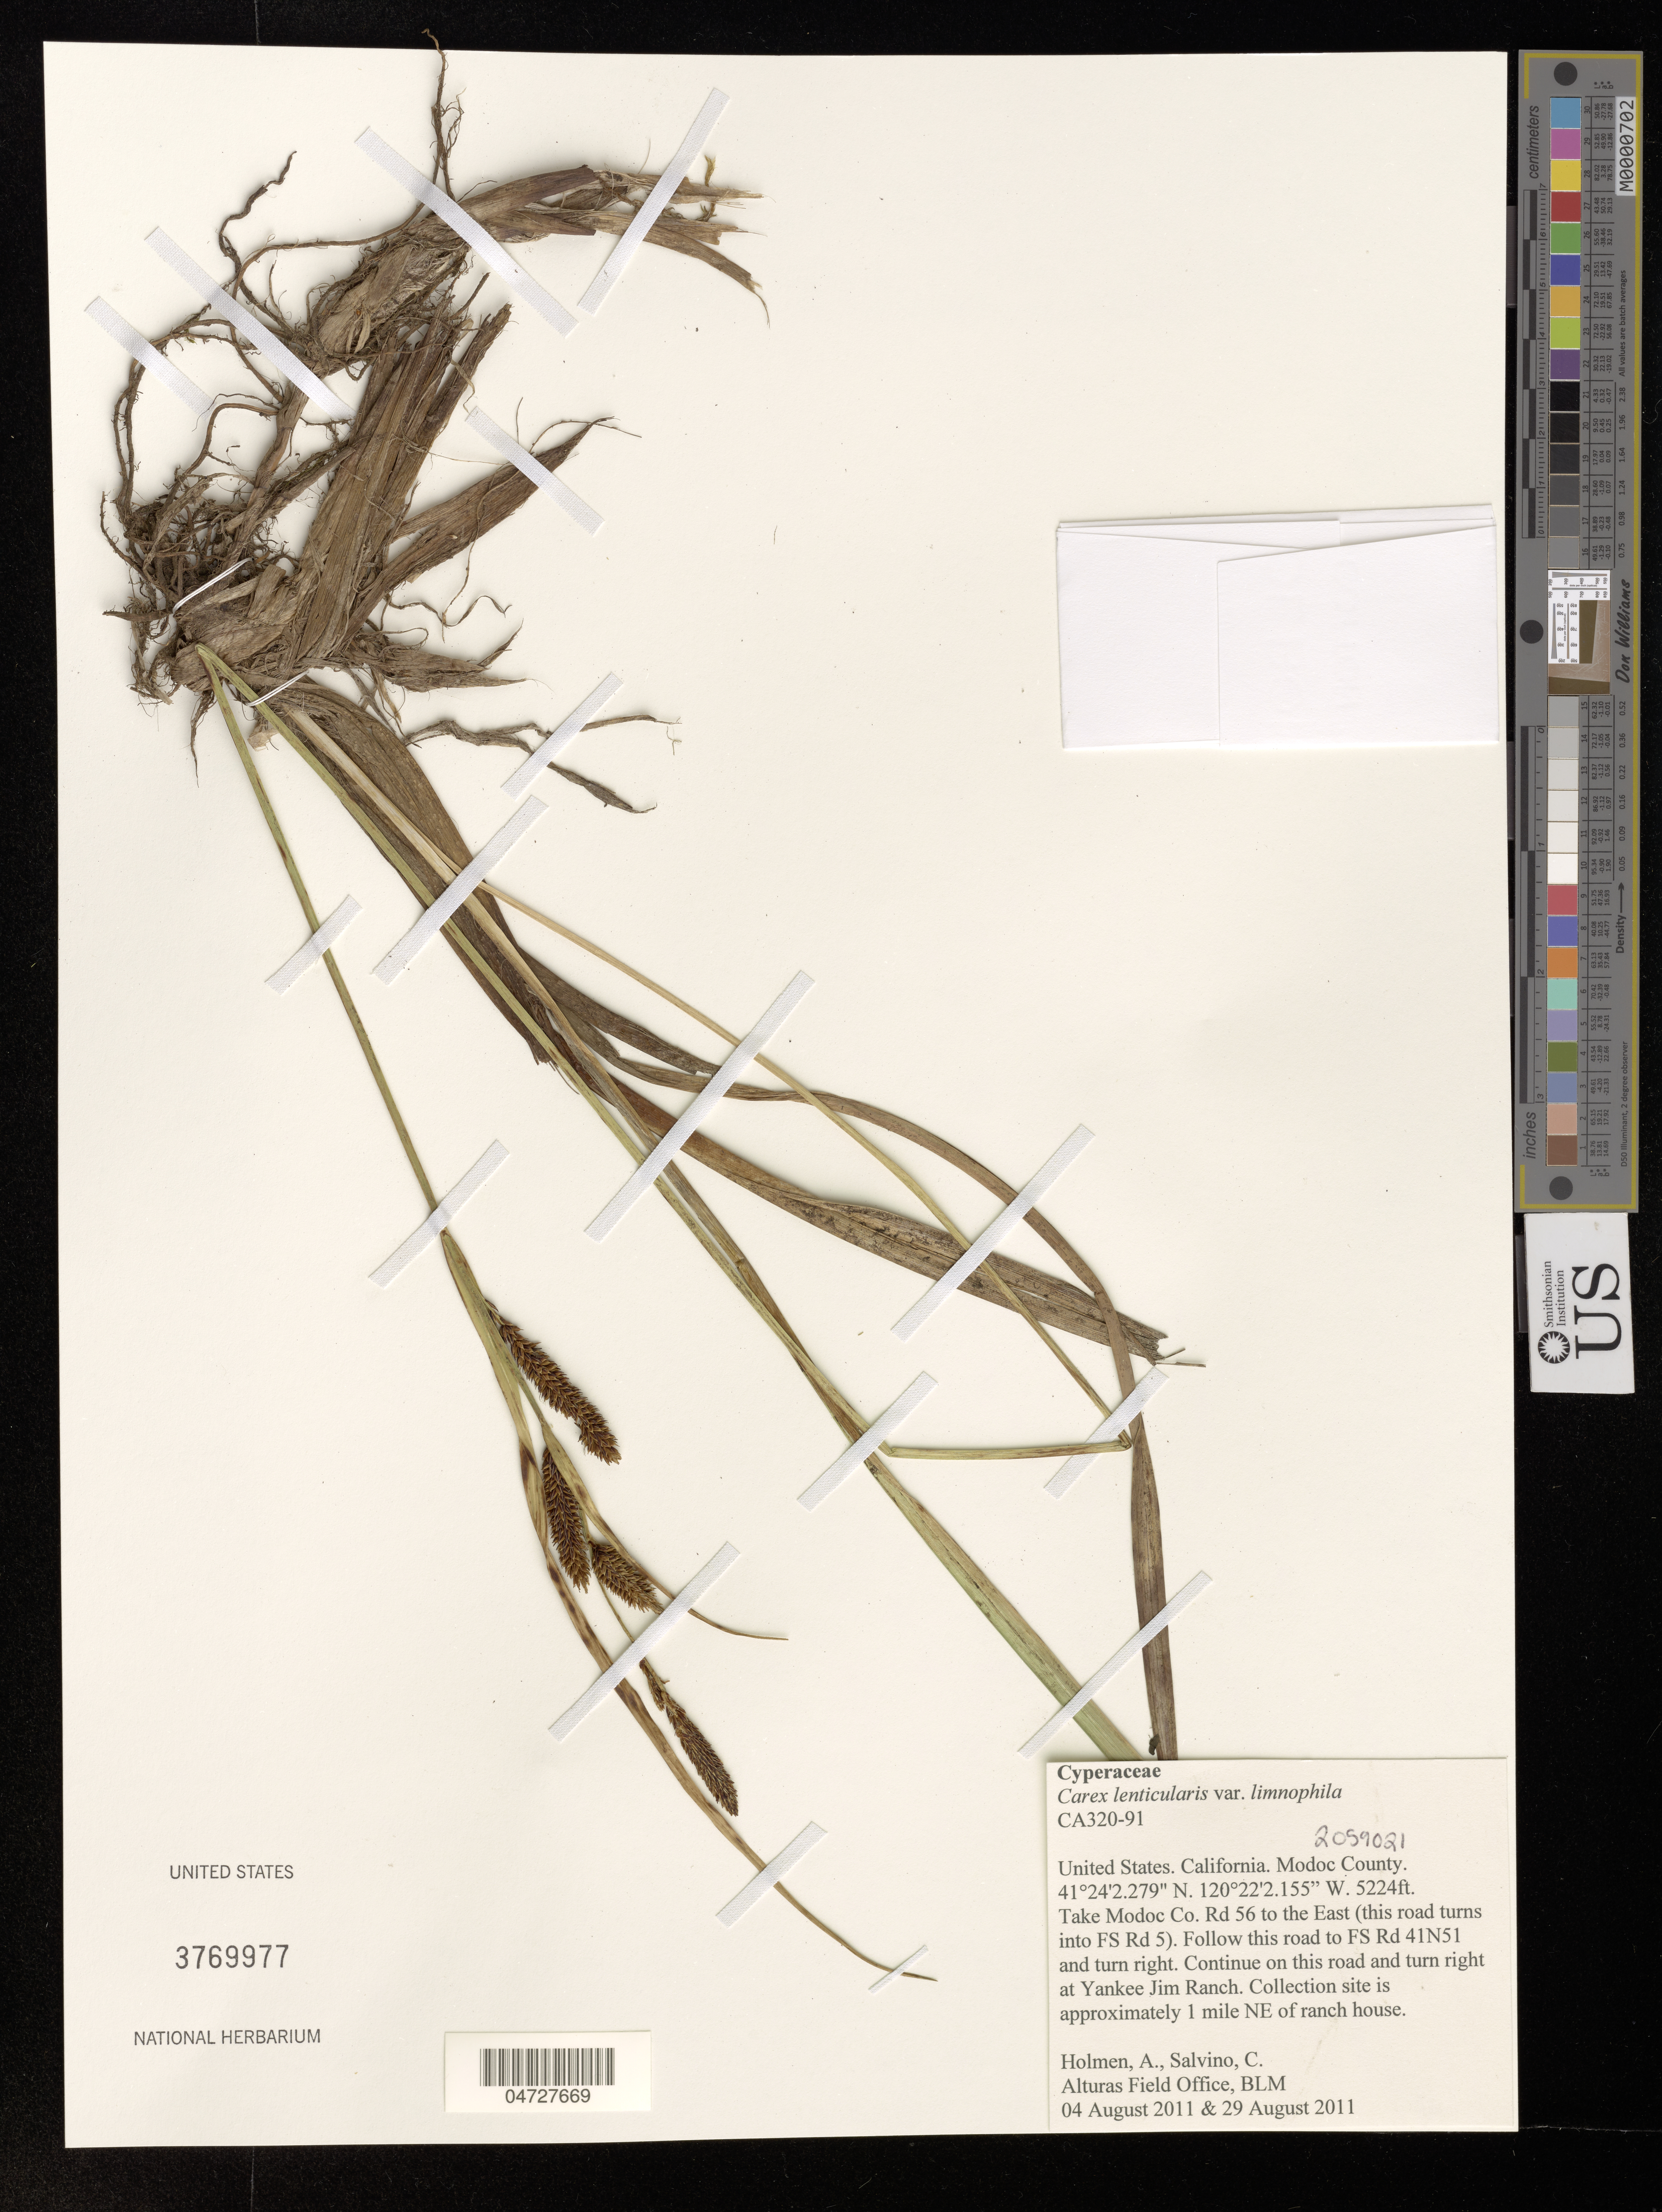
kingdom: Plantae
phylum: Tracheophyta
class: Liliopsida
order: Poales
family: Cyperaceae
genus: Carex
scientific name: Carex lenticularis var. limnophila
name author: (Holm) Cronq.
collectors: A. Holmen & C. Salvino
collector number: CA320-92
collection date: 2011-08-04/2011-08-29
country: United States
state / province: California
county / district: Modoc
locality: Modoc County. Take Modoc Co. Rd 56 to the East (this road turns into FS Rd 5). Follow this road to FS Rd 41N51 and turn right. Continue on this road and turn right at Yankee Jim Ranch. Collection site is approximately 1 mile NE of ranch house.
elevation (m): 1592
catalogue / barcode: US 3769977